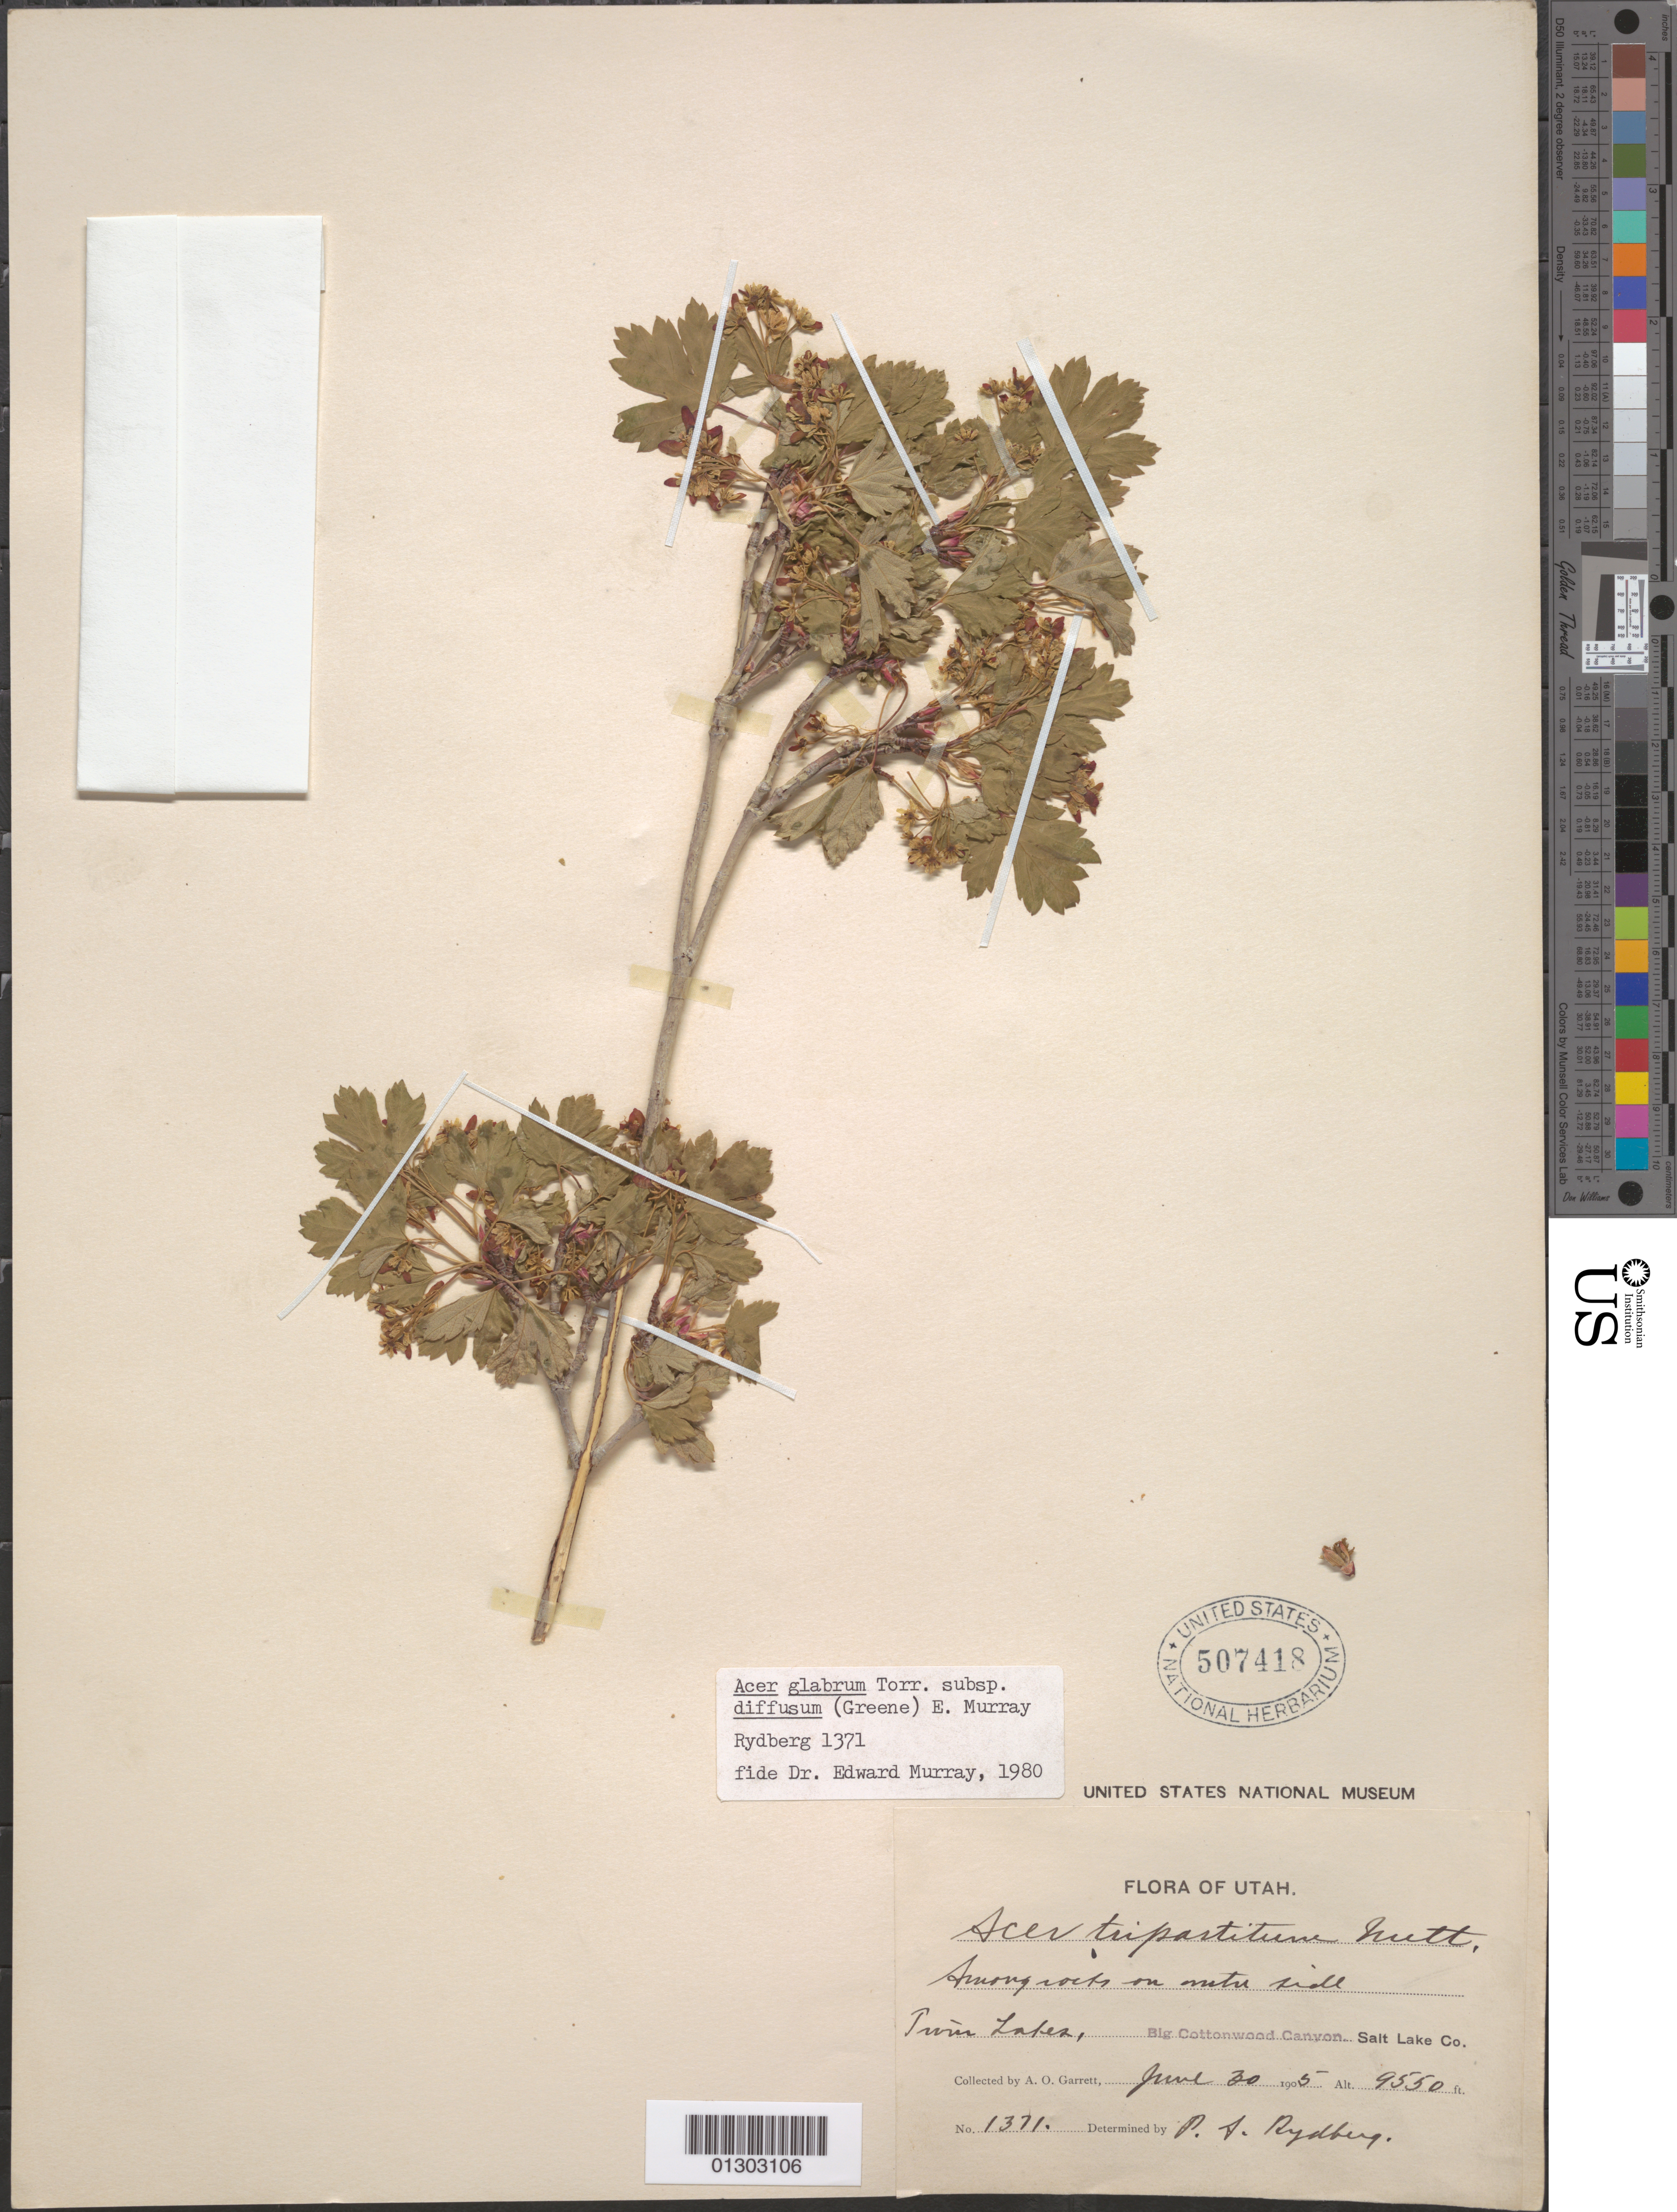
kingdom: Plantae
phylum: Tracheophyta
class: Magnoliopsida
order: Sapindales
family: Sapindaceae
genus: Acer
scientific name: Acer glabrum subsp. diffusum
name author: (Greene) A.E. Murray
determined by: Murray, Edward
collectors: A. O. Garrett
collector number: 1371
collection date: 1905-06-30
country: United States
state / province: Utah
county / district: Salt Lake County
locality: Salt Lake County, Big Cottonwood Canyon, Twin Lakes.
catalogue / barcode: US 507418